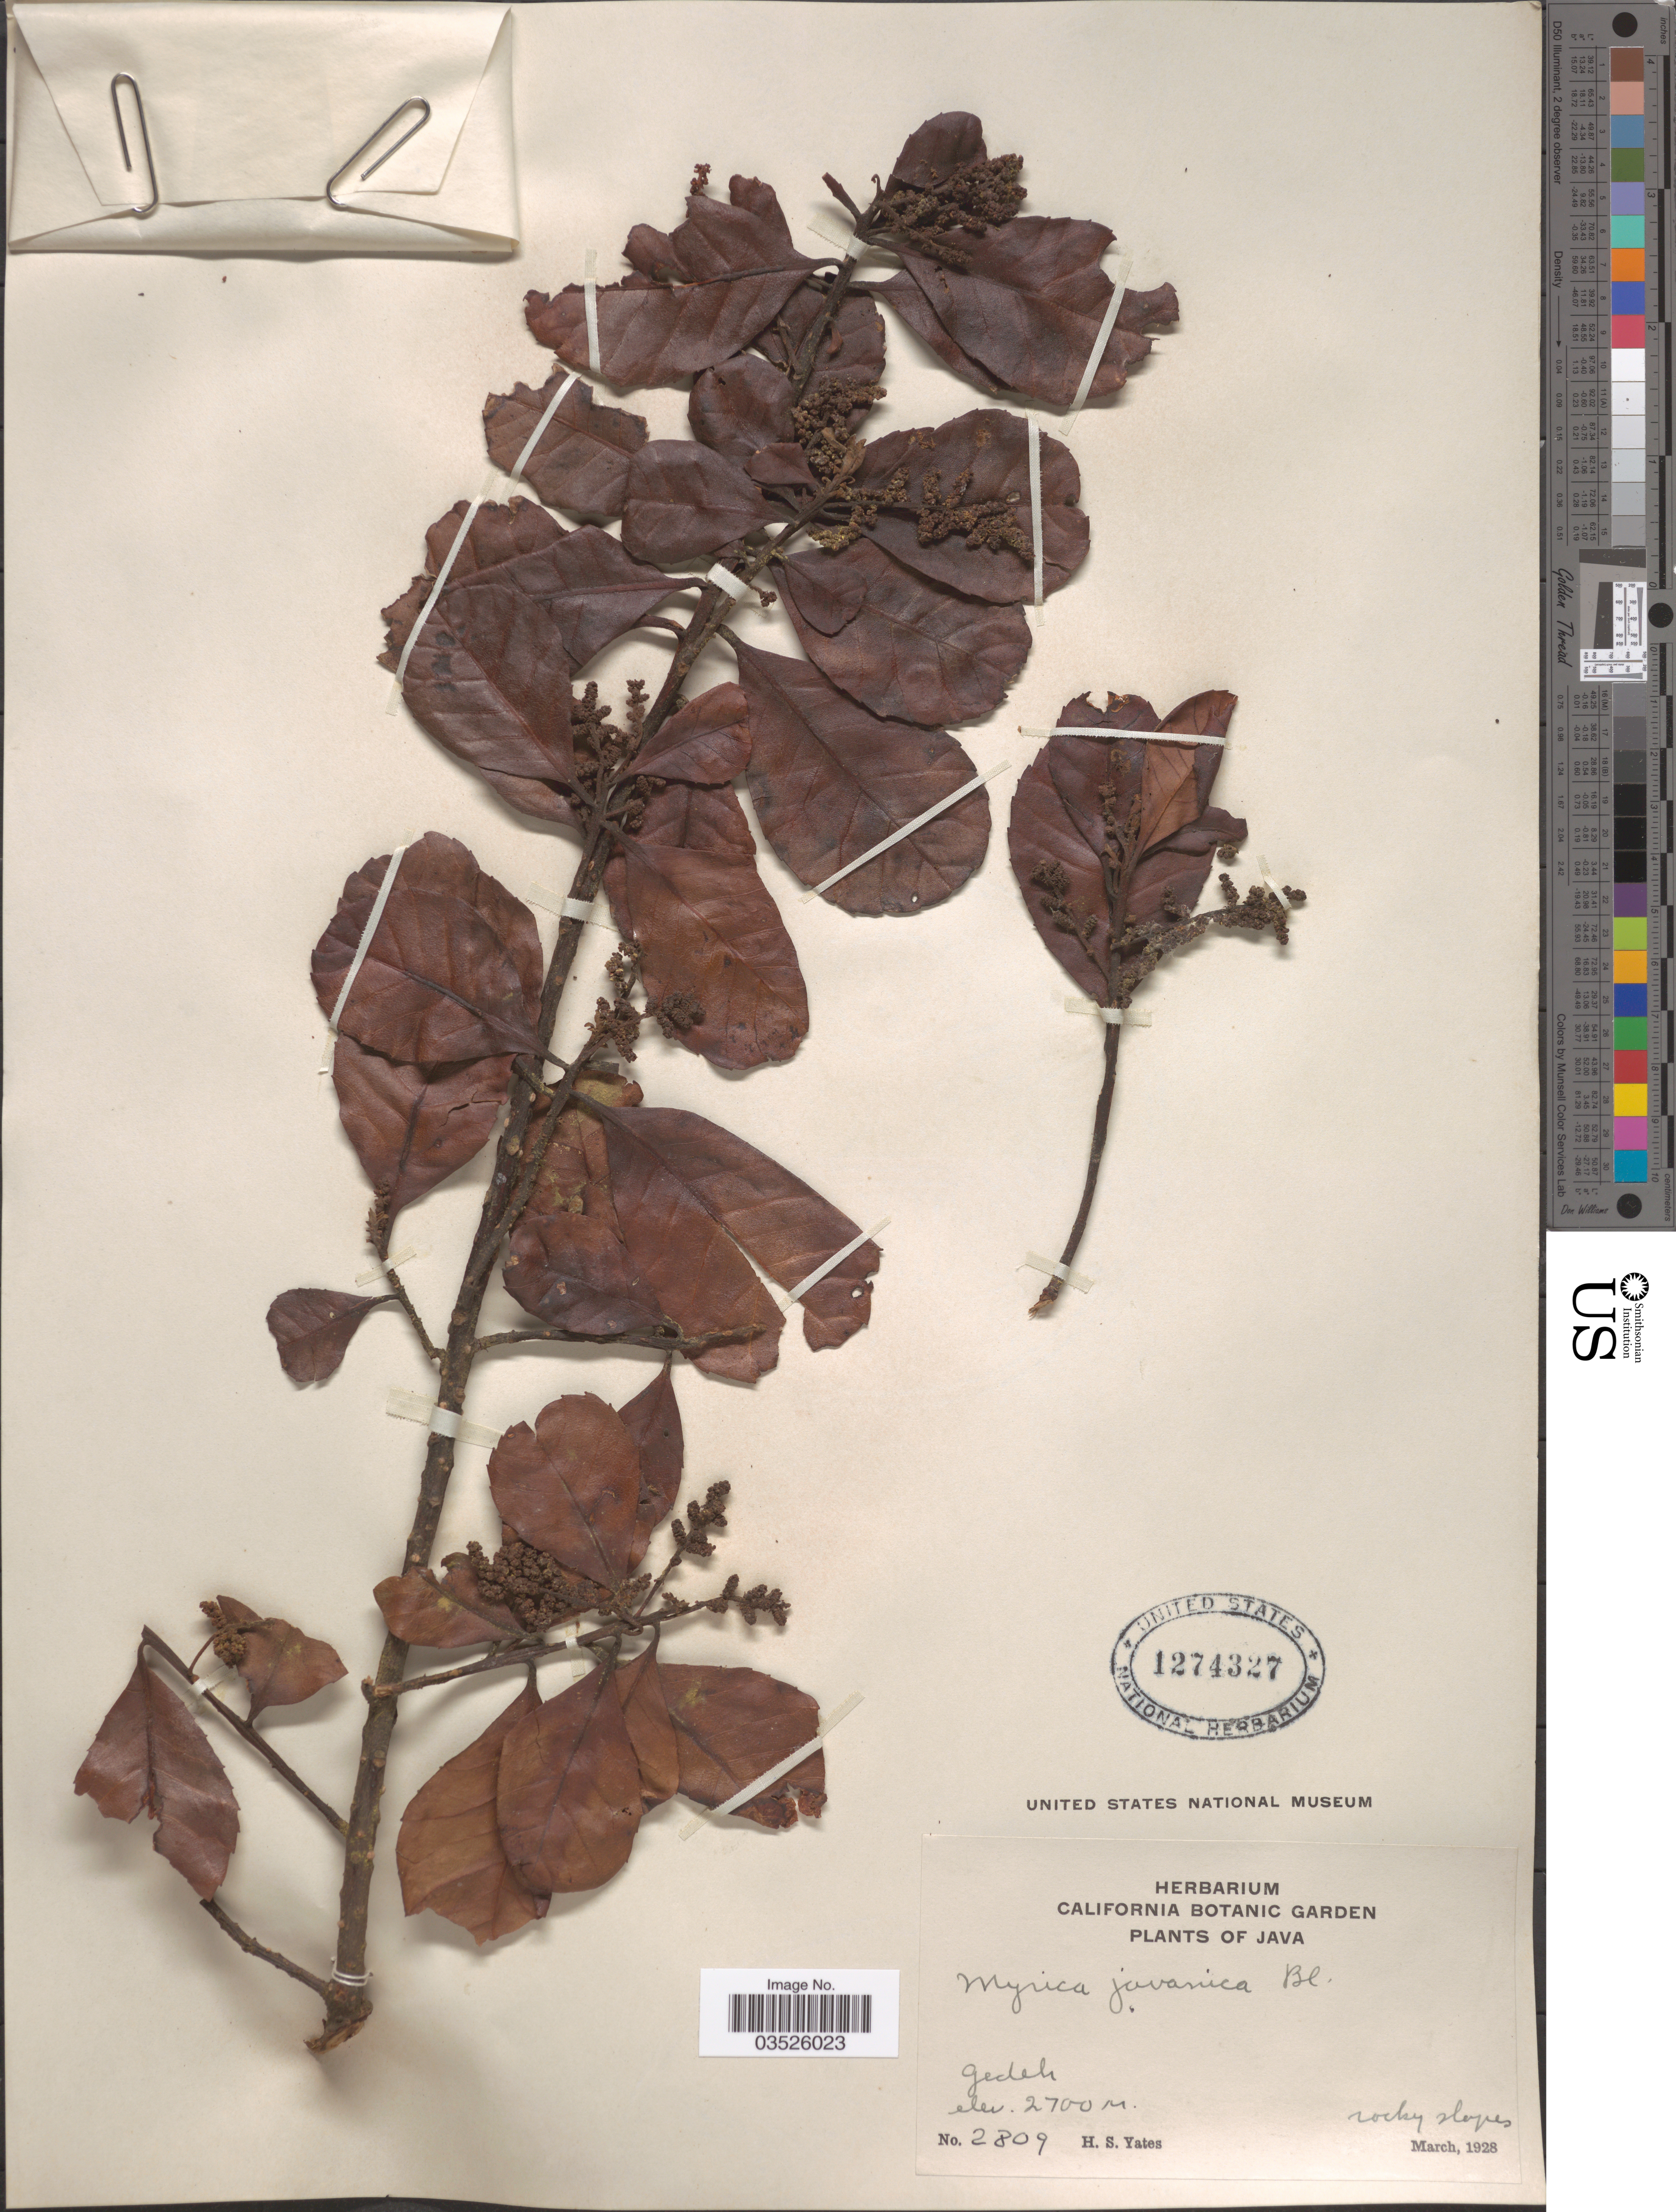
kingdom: Plantae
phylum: Tracheophyta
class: Magnoliopsida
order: Fagales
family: Myricaceae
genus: Morella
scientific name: Morella javanica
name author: (Blume) I.M. Turner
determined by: Strong, Mark T., (BOT), Smithsonian Institution - National Museum of Natural History (UNITED STATES)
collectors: H. S. Yates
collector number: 2809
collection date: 1928-03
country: Indonesia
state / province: Java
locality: Gedeh.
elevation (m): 2700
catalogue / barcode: US 1274327